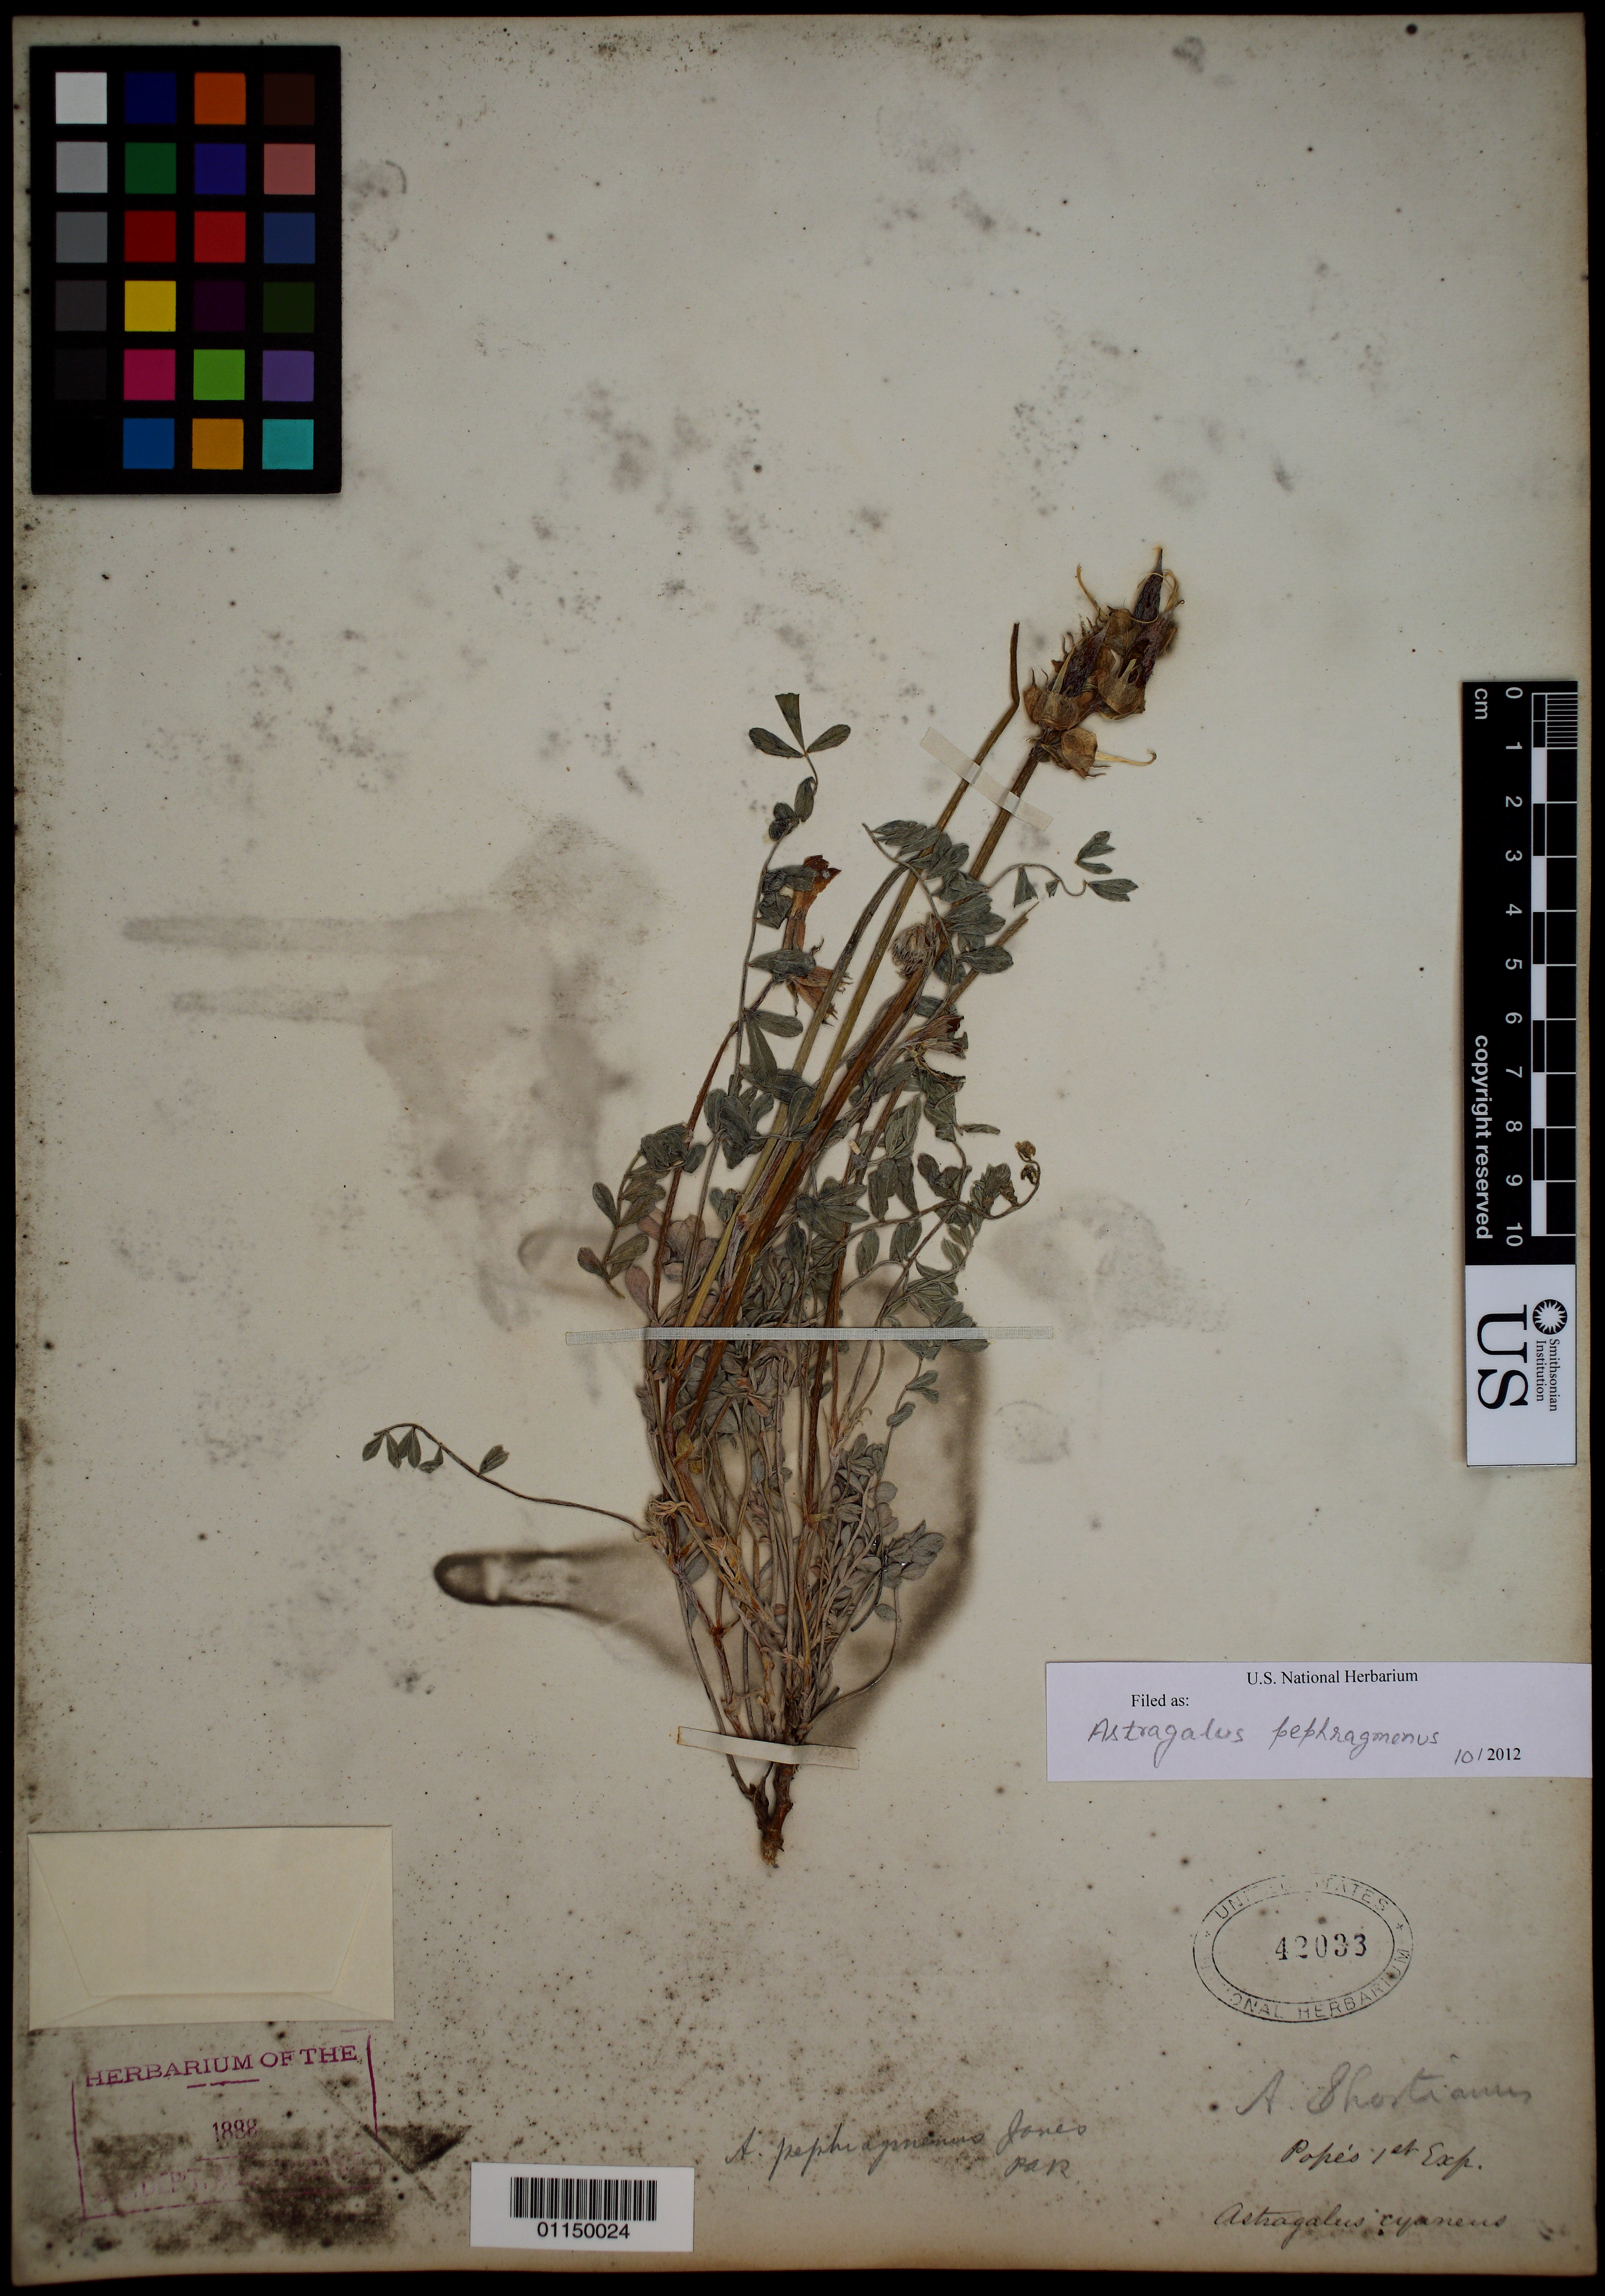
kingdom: Plantae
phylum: Tracheophyta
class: Magnoliopsida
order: Fabales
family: Fabaceae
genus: Astragalus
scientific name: Astragalus pephragmenus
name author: M.E. Jones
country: Canada / United States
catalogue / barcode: US 42033